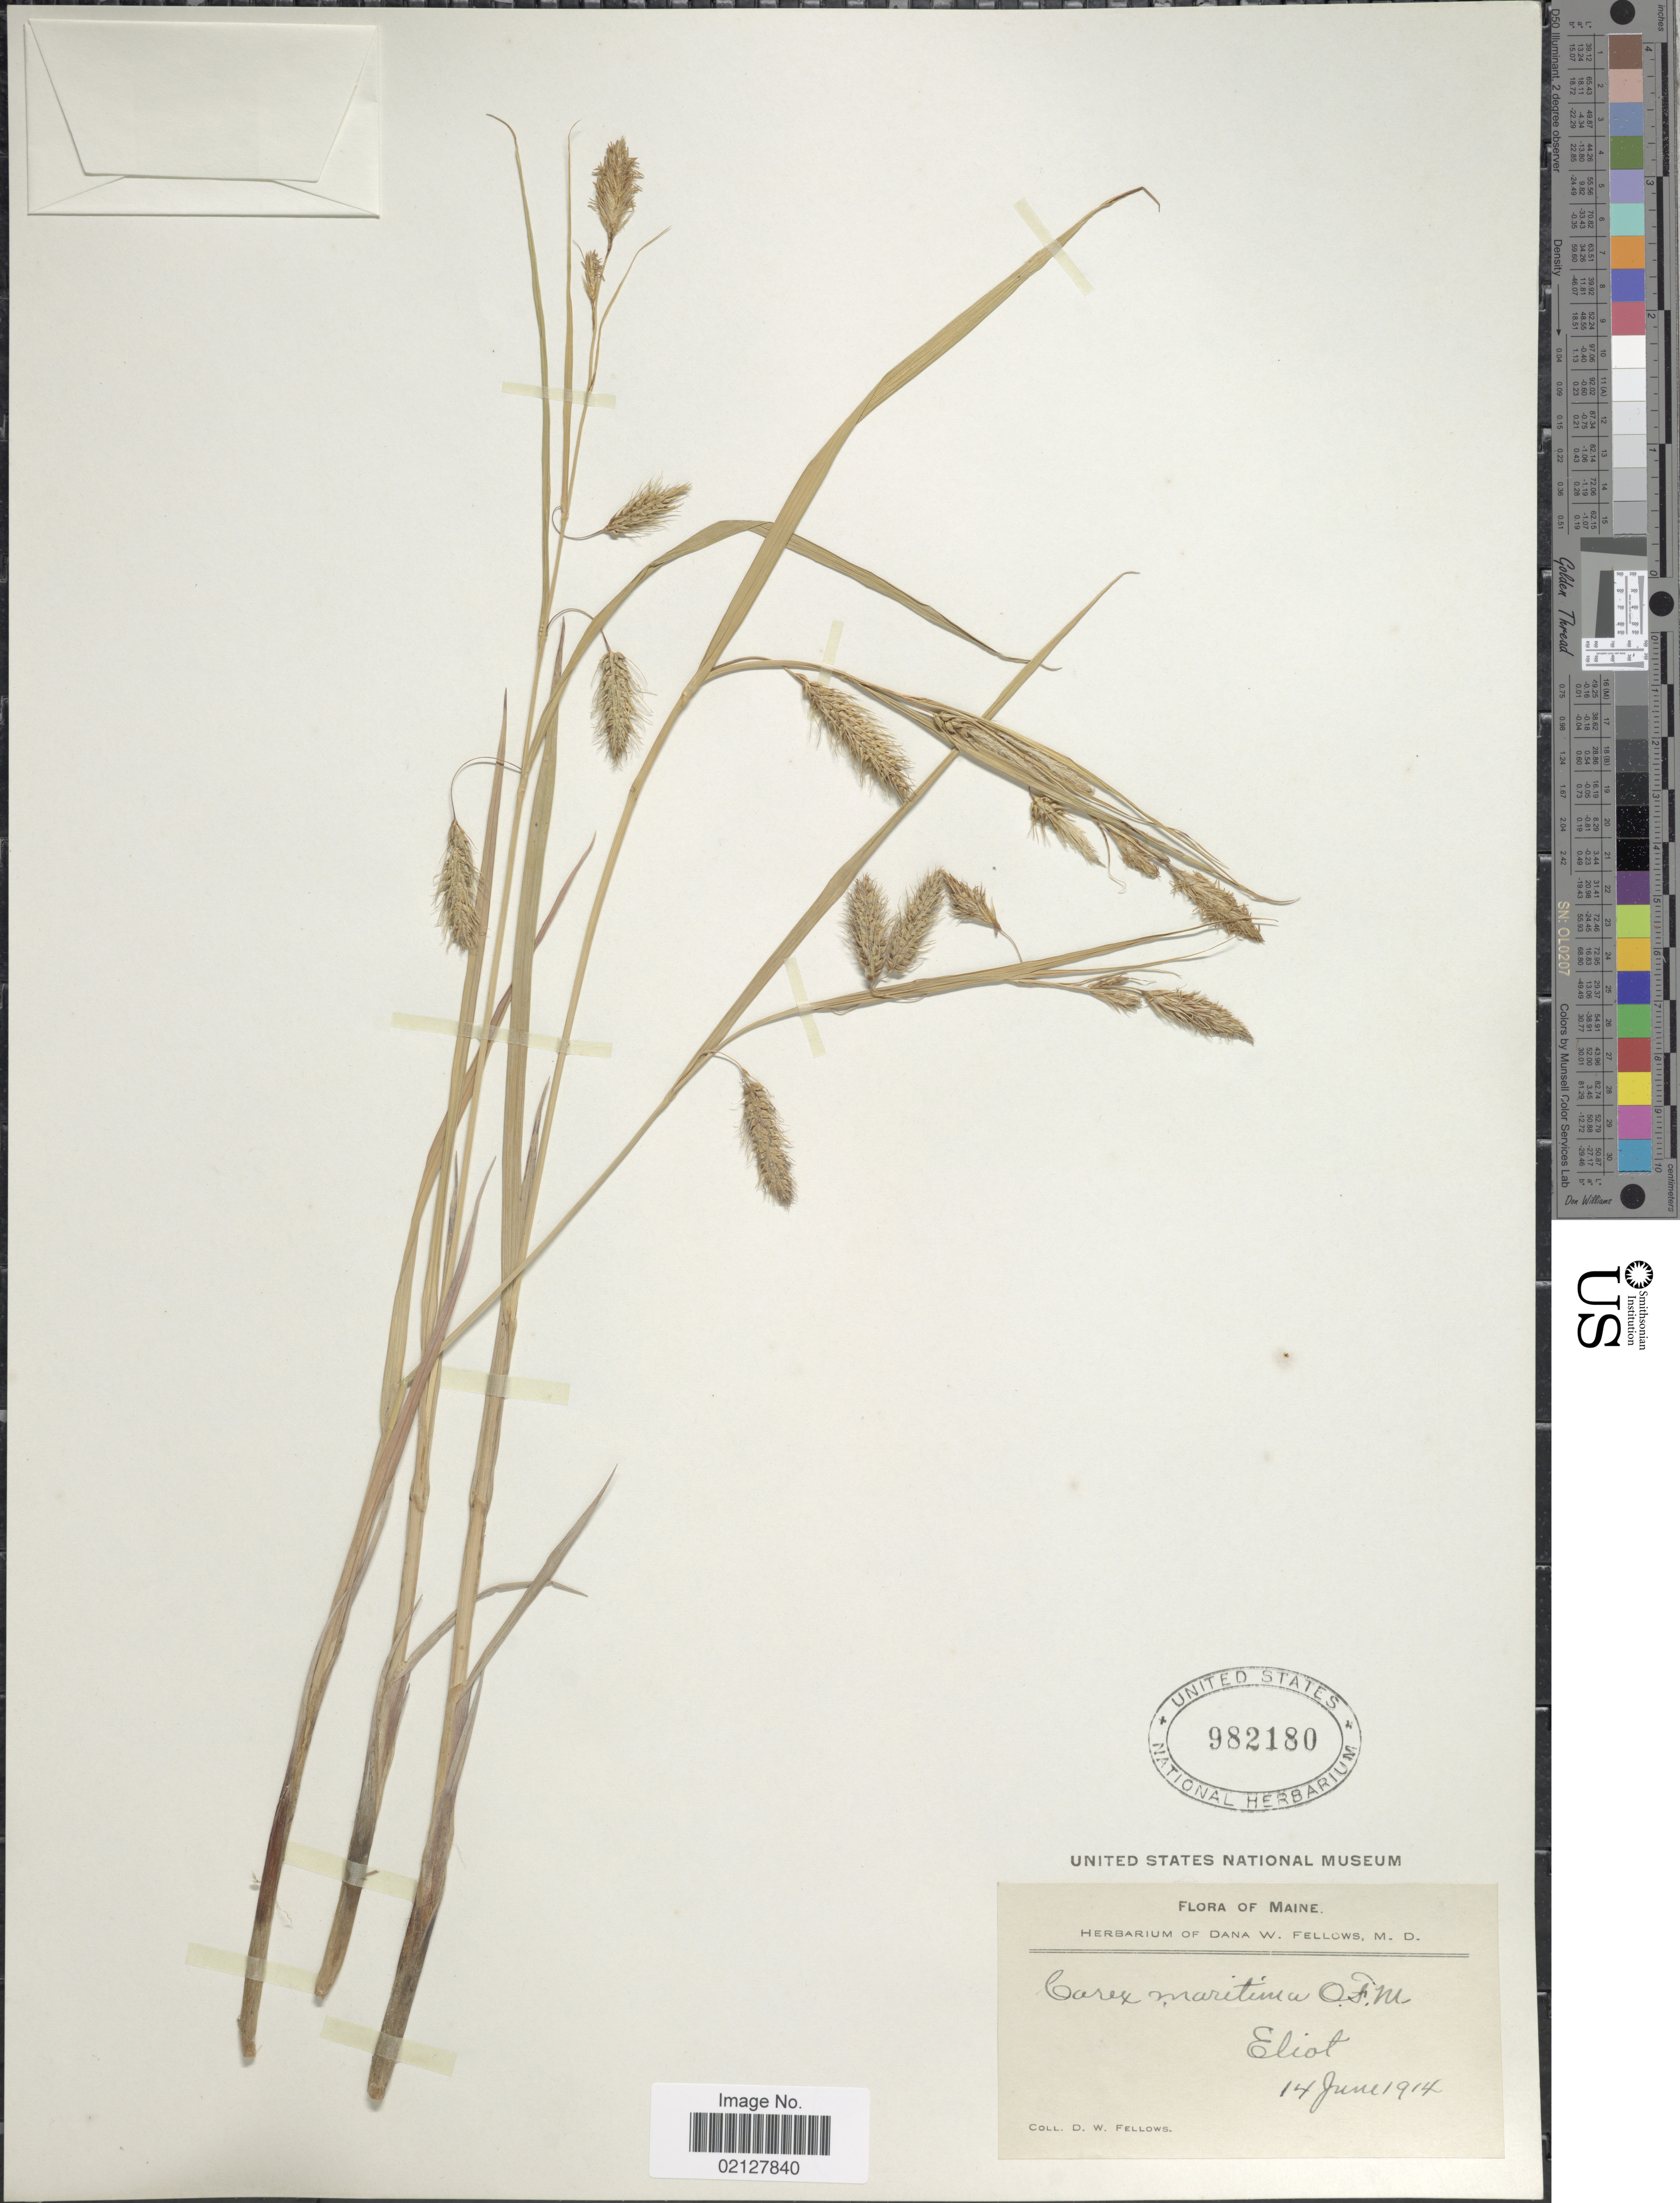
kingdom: Plantae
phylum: Tracheophyta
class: Liliopsida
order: Poales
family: Cyperaceae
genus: Carex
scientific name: Carex paleacea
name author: Schreb. ex Wahlenb.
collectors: D. W. Fellows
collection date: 1914-06-14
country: United States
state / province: Maine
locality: Eliot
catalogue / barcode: US 982180